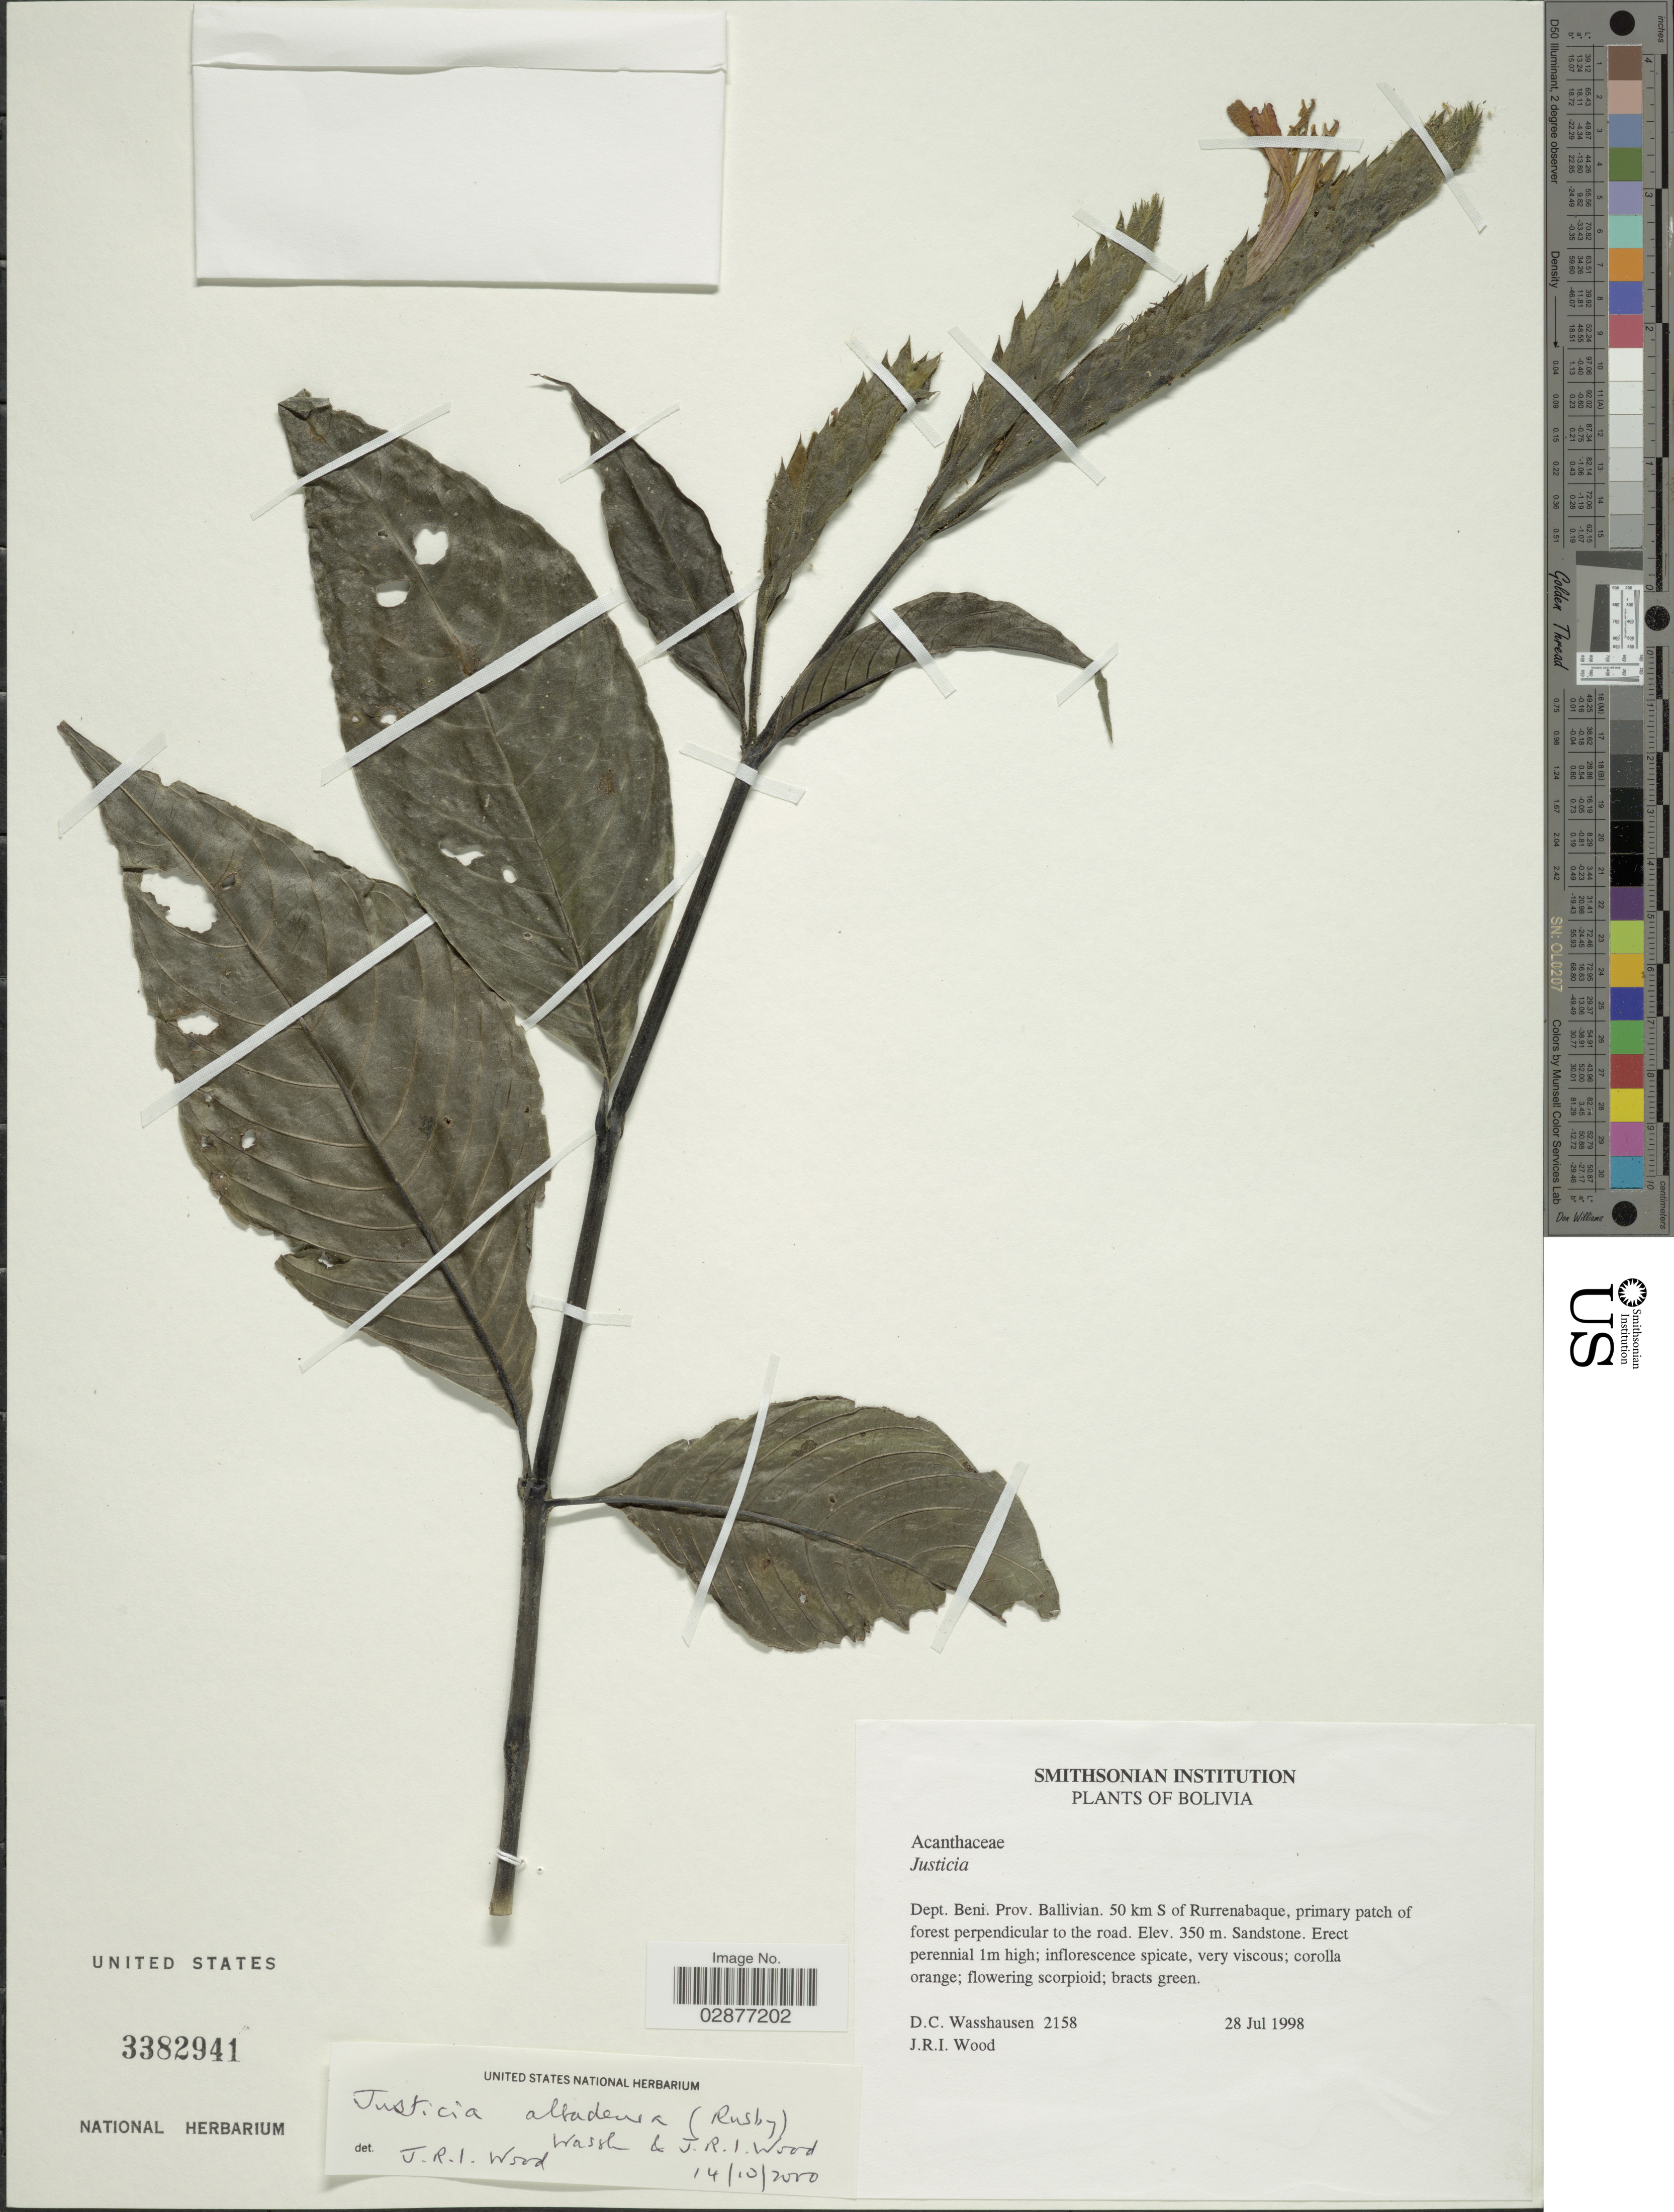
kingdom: Plantae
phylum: Tracheophyta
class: Magnoliopsida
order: Lamiales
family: Acanthaceae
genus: Justicia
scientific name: Justicia albadenia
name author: (Rusby) Wassh. & J.R.I. Wood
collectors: D. C. Wasshausen & J. R. I. Wood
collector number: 2158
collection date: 1998-07-28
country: Bolivia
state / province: Beni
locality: Dept. Beni. Prov. Ballivian. 50 km S of Rurrenabaque.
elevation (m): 350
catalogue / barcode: US 3382941